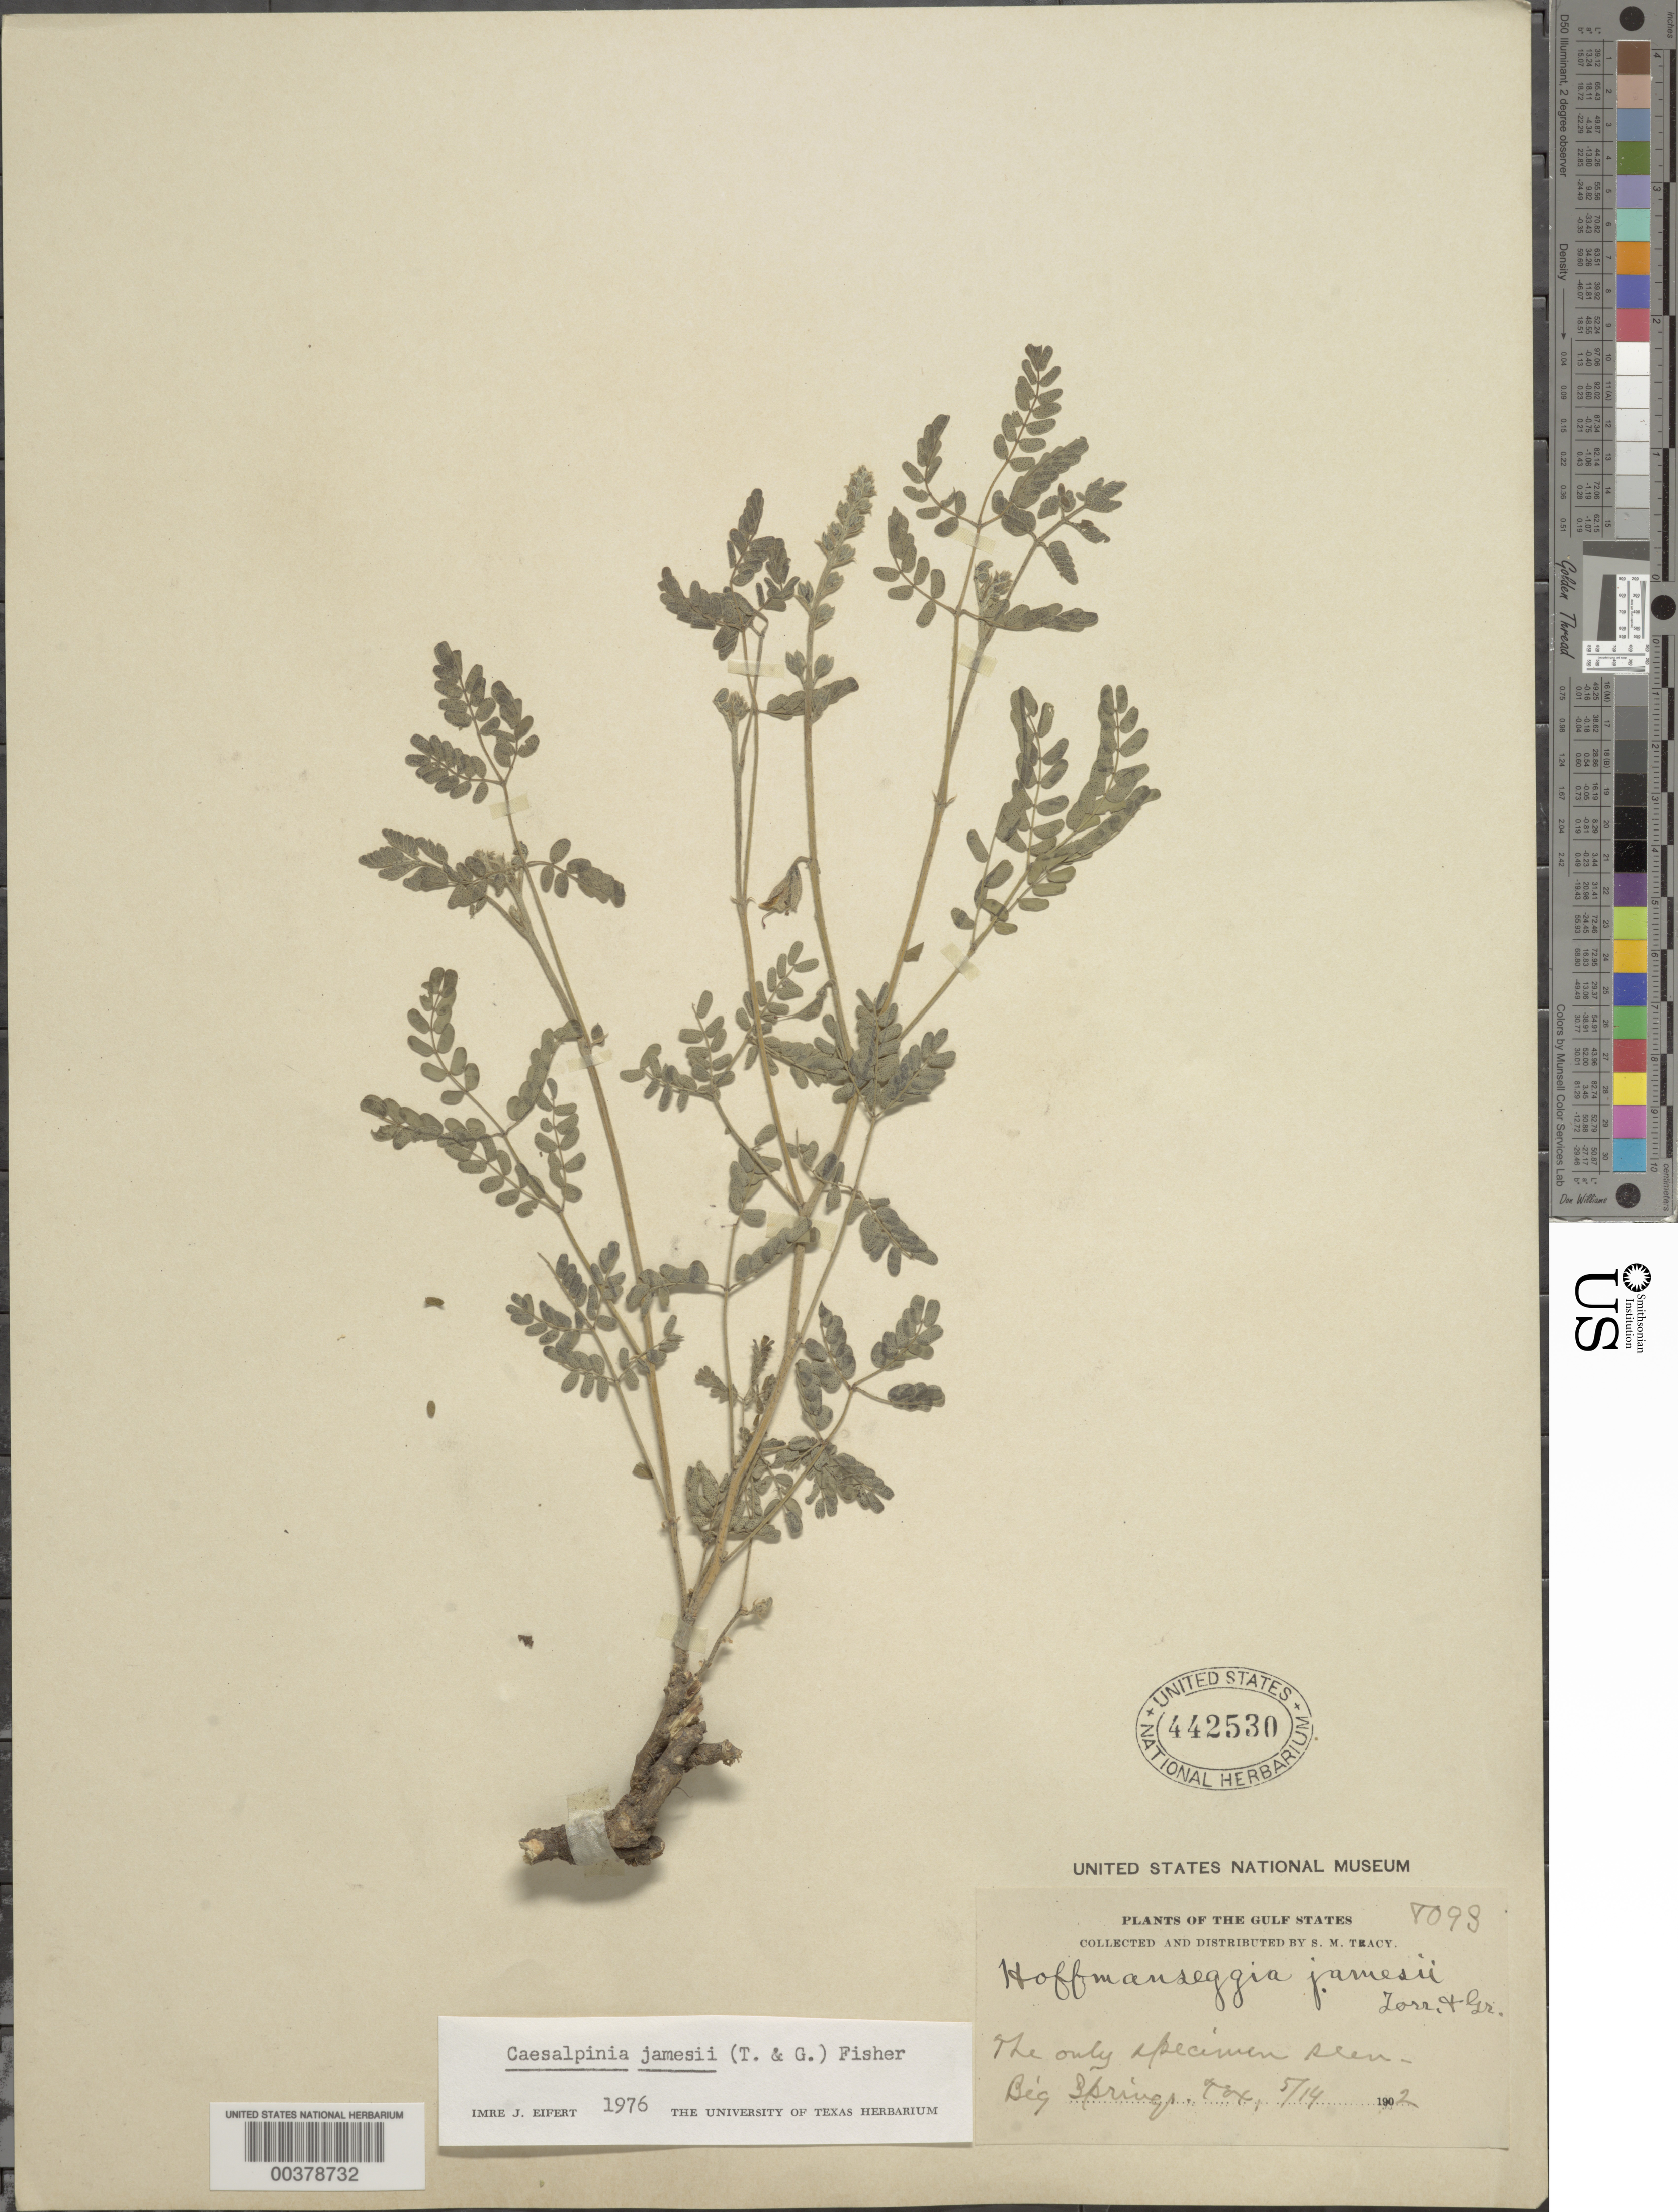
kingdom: Plantae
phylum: Tracheophyta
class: Magnoliopsida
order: Fabales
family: Fabaceae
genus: Pomaria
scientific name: Pomaria jamesii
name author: (Torr. & A. Gray) Walp.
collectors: S. M. Tracy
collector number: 8093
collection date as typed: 14 May 1902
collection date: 1902-05-14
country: United States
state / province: Texas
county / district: Howard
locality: Big springs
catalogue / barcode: US 442530